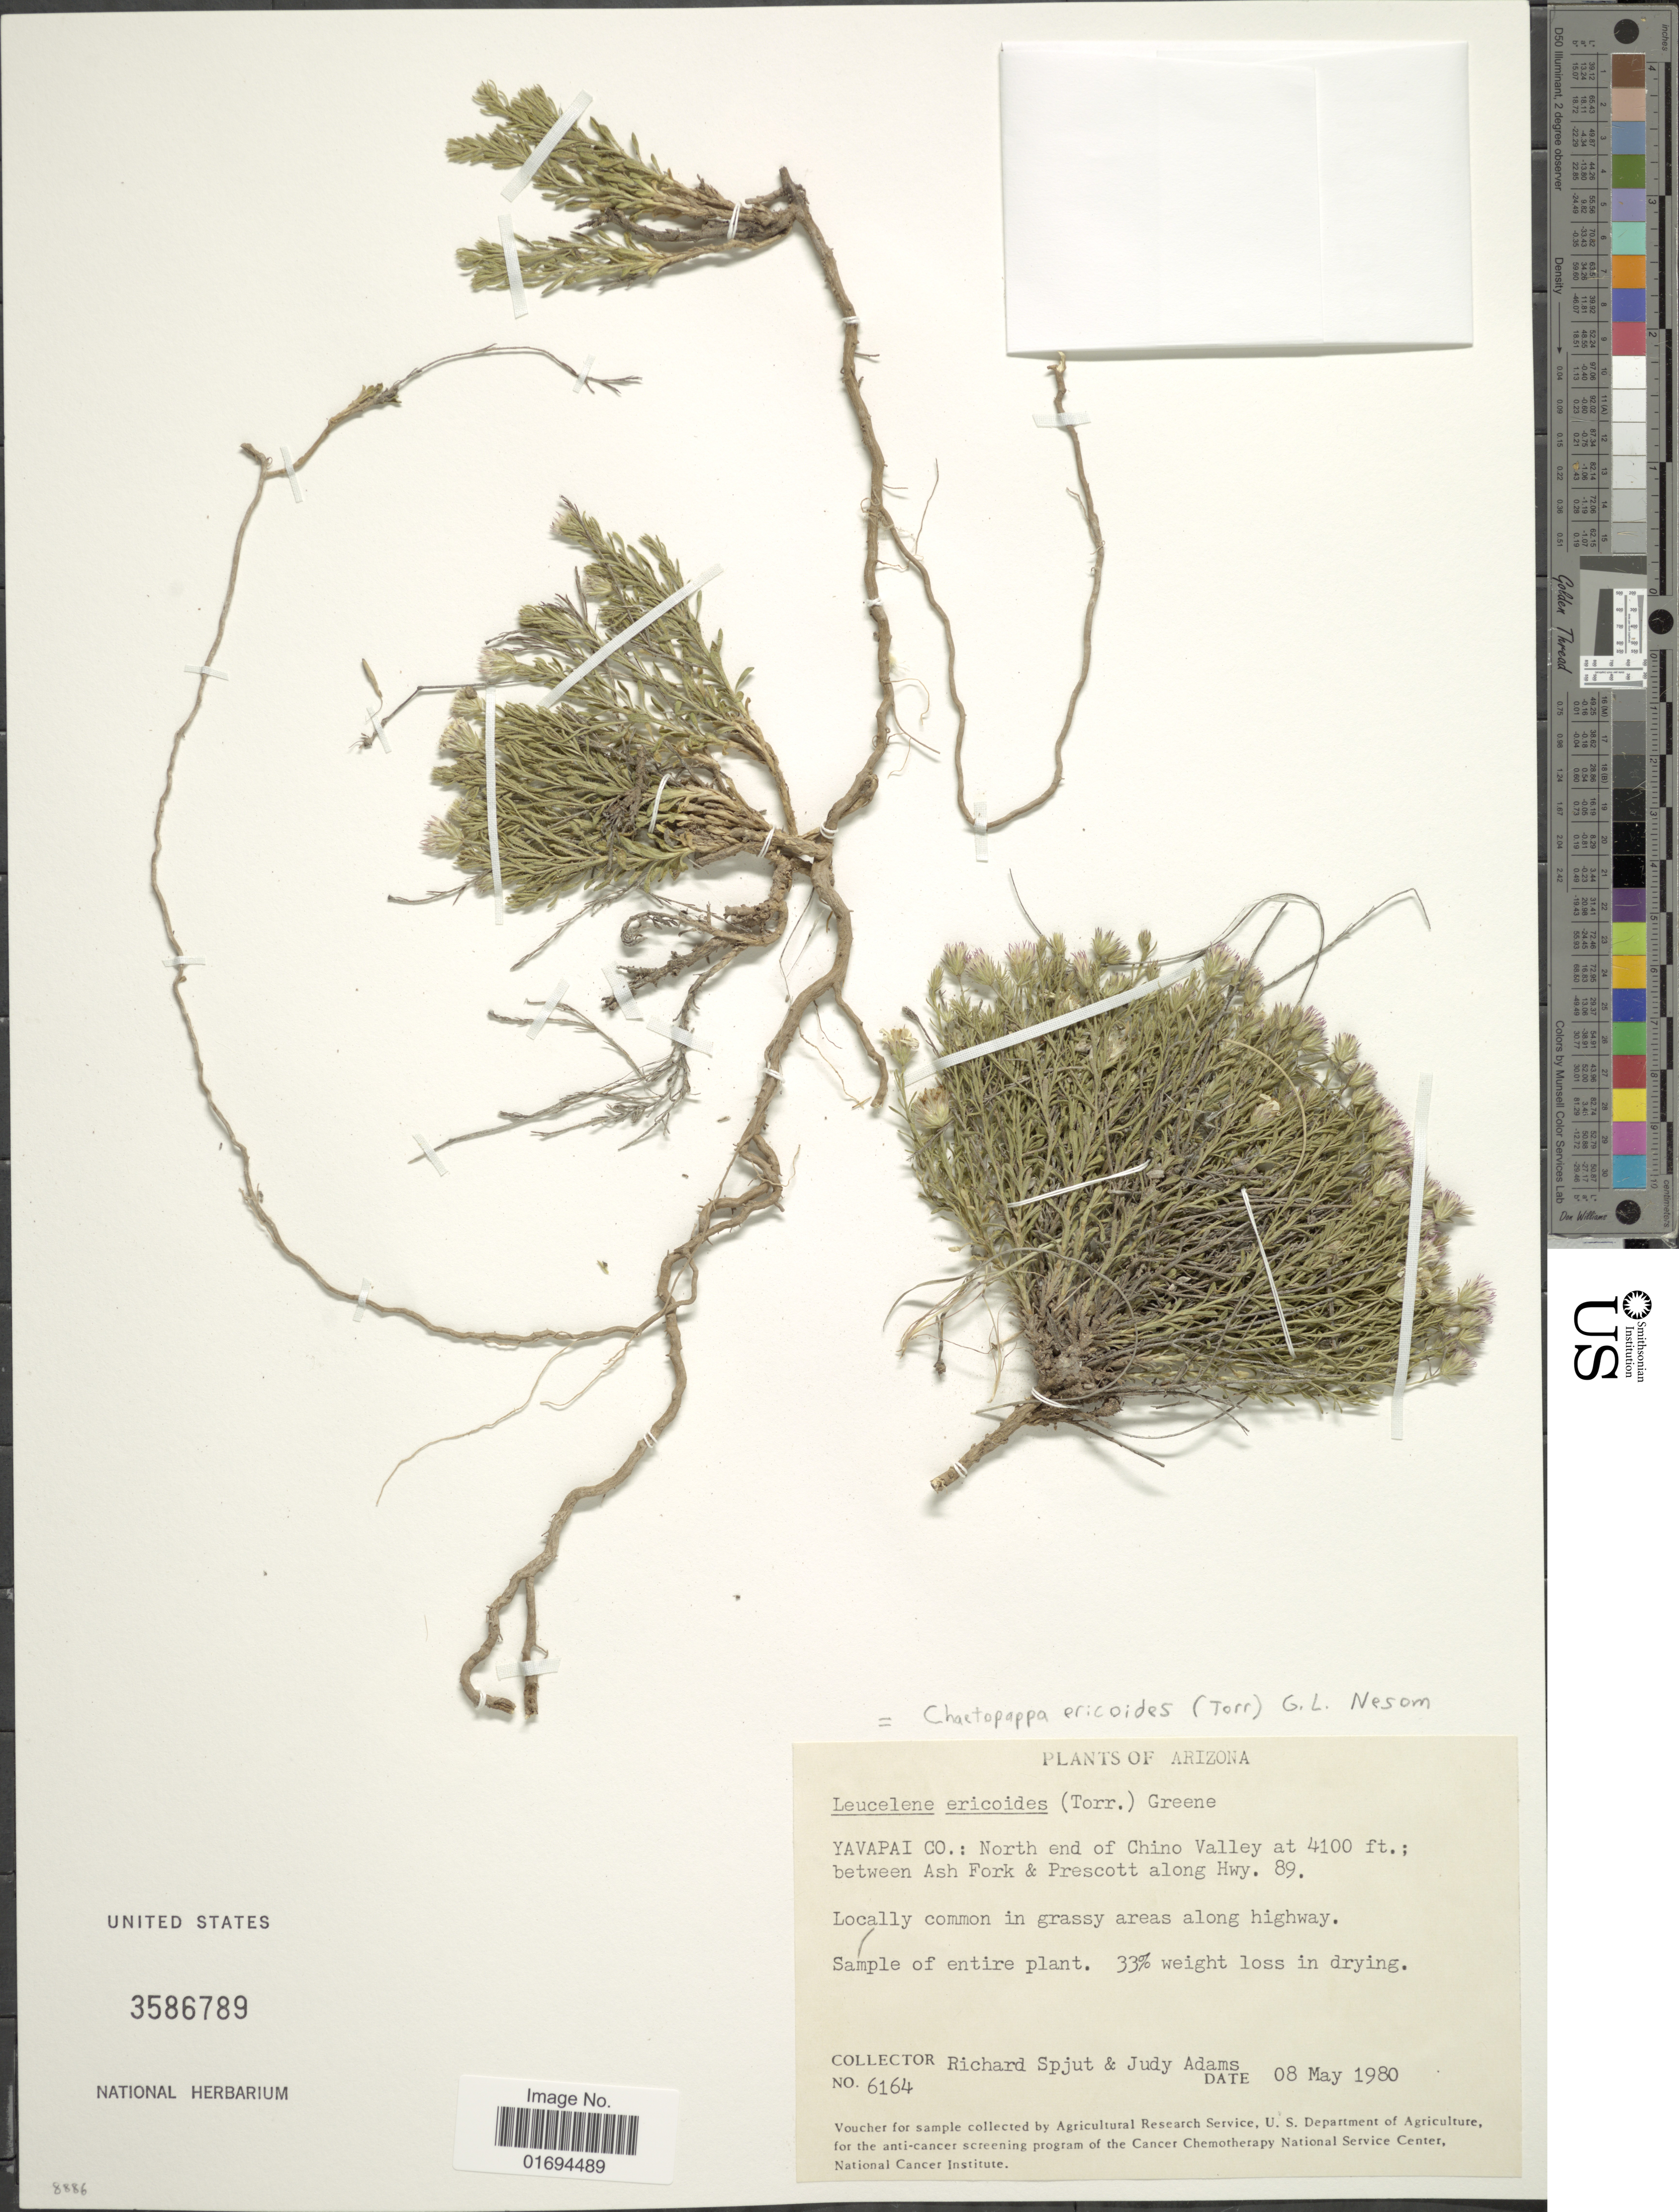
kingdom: Plantae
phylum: Tracheophyta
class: Magnoliopsida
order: Asterales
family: Asteraceae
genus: Chaetopappa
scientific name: Chaetopappa ericoides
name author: (Torr.) G.L. Nesom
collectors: R. Spjut & J. Adams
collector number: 6164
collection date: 1980-05-08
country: United States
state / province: Arizona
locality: Yavapai Co.: North end of Chino Valley, between Ash Fork & Prescott along Hwy. 89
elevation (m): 1250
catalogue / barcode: US 3586789